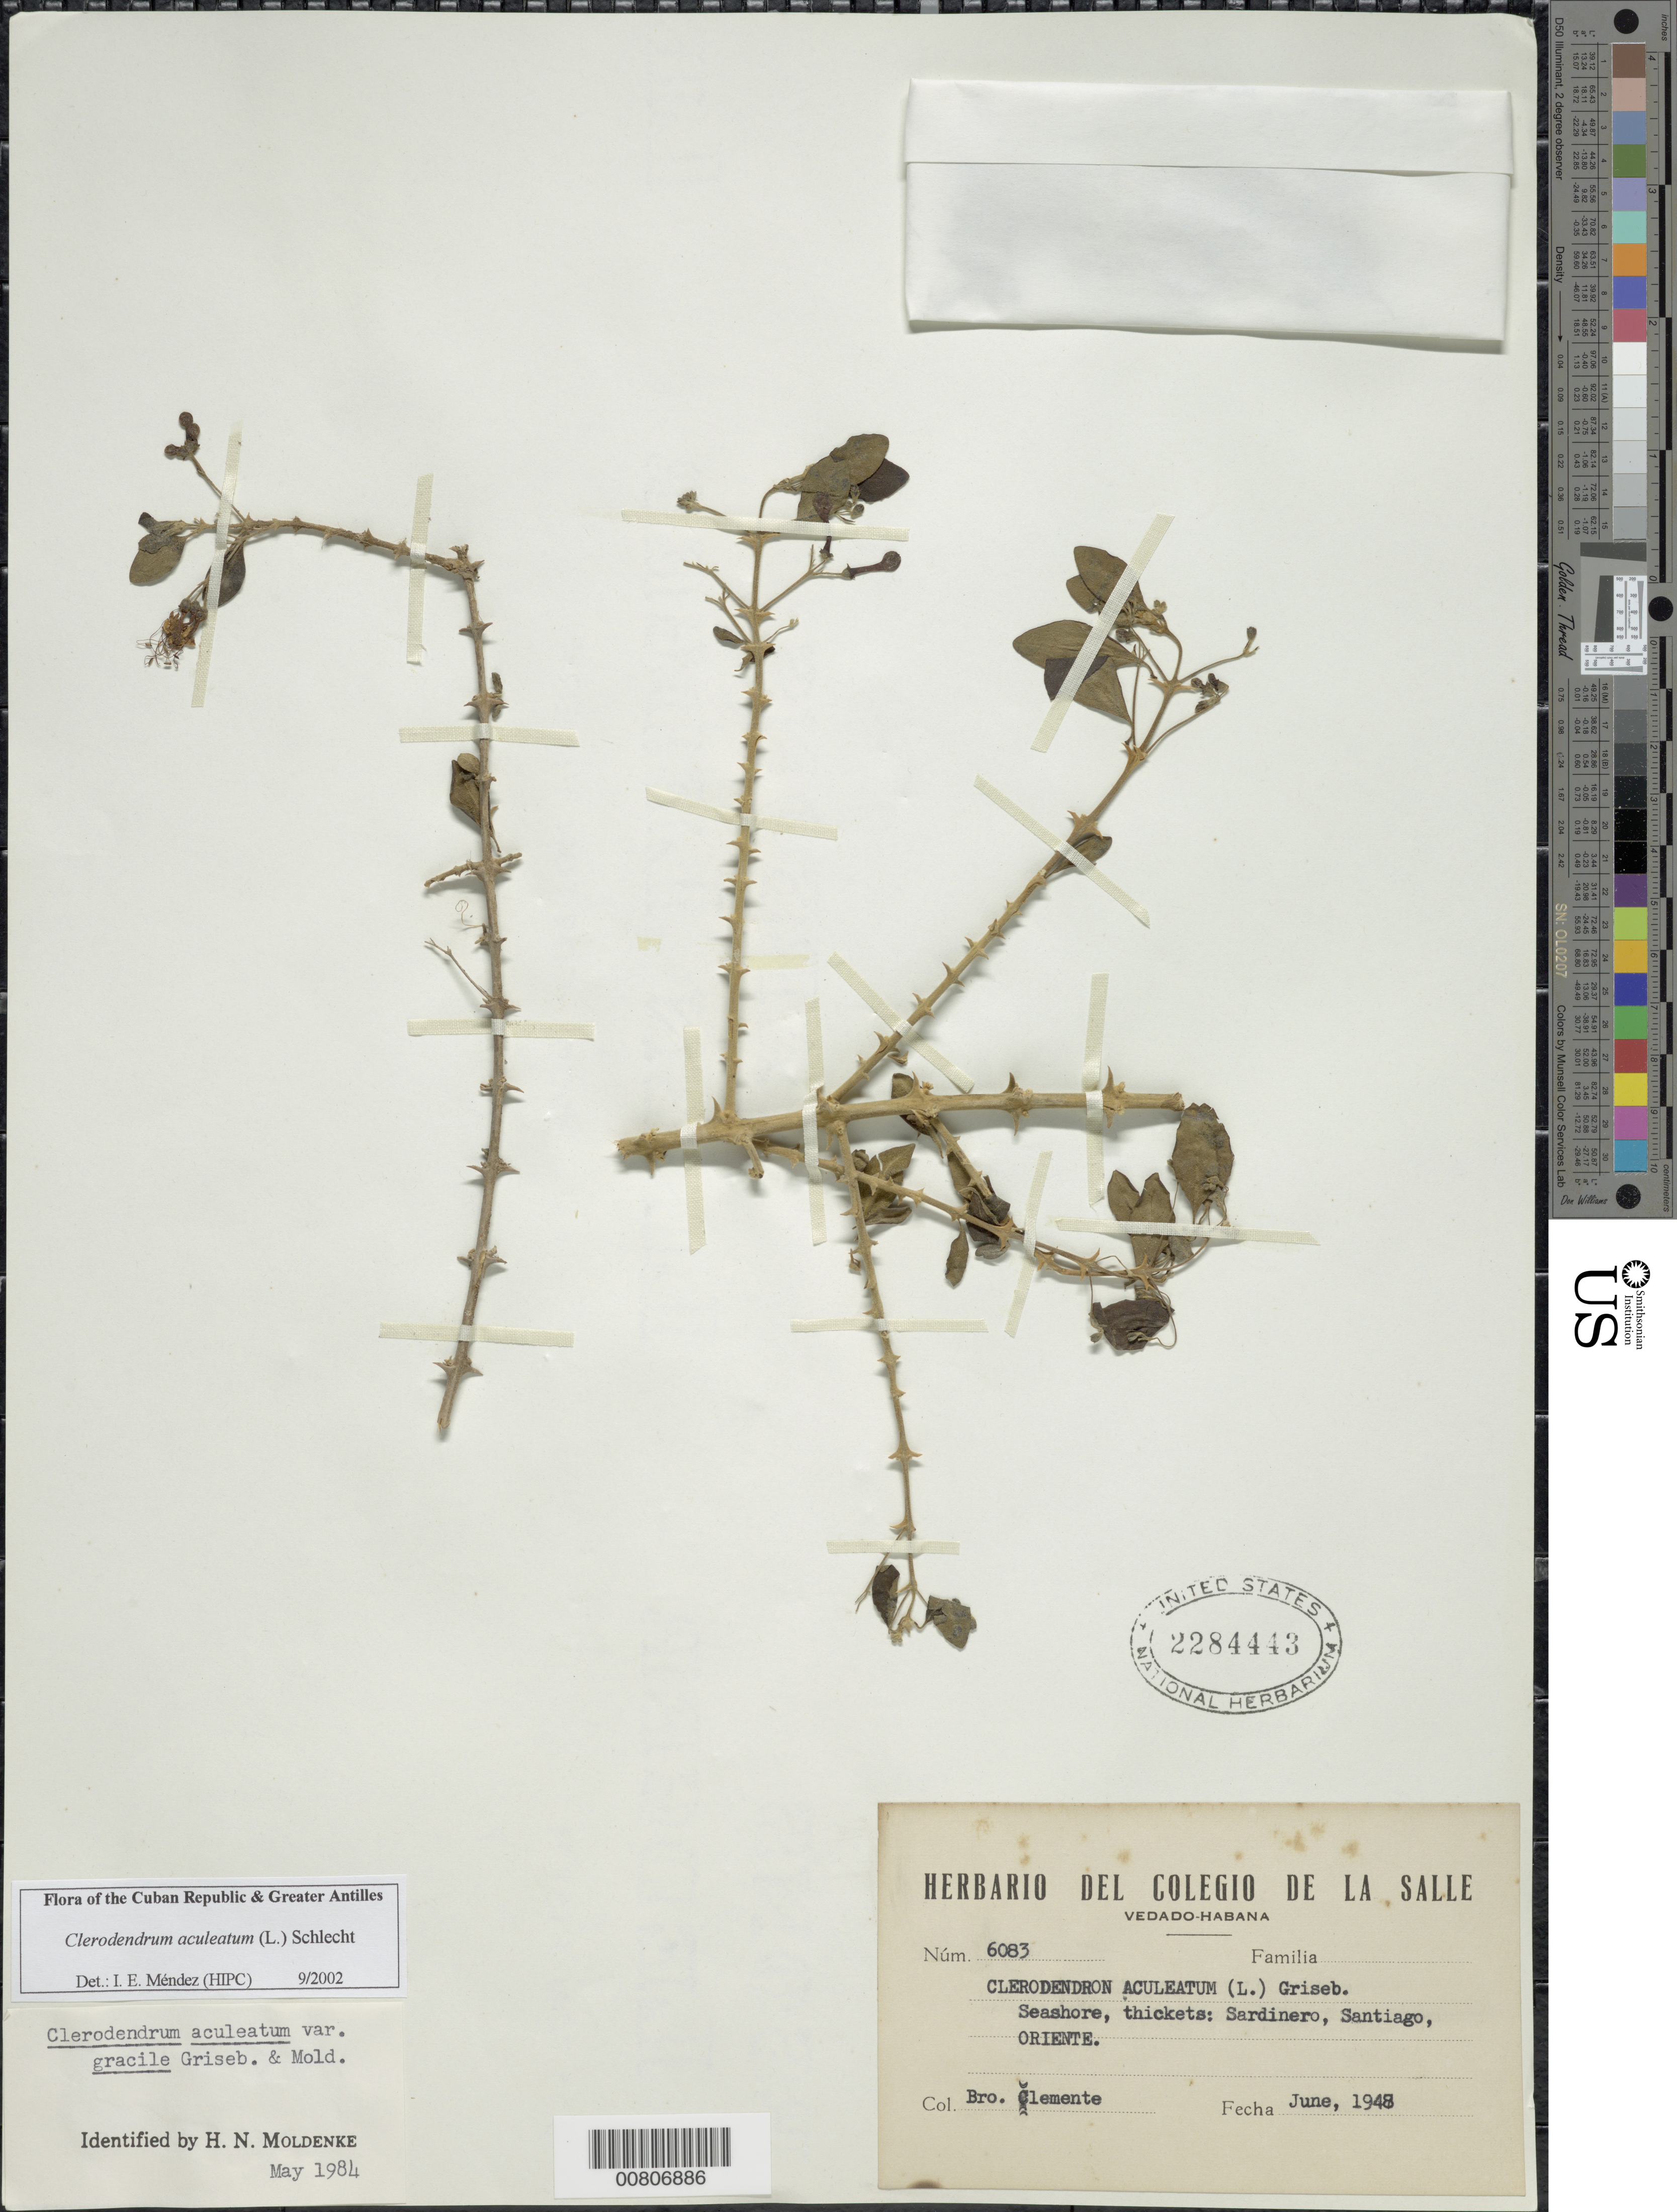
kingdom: Plantae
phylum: Tracheophyta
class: Magnoliopsida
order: Lamiales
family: Lamiaceae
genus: Clerodendrum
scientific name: Clerodendrum aculeatum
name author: (L.) Schltdl.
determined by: Méndez, Isidro E., (HIPC)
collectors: Bro. Clemente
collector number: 6083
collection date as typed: Jun 1948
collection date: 1948-06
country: Cuba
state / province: Santiago de Cuba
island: Cuba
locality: Sardinero, Santiago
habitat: Seashore thickets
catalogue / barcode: US 2284443